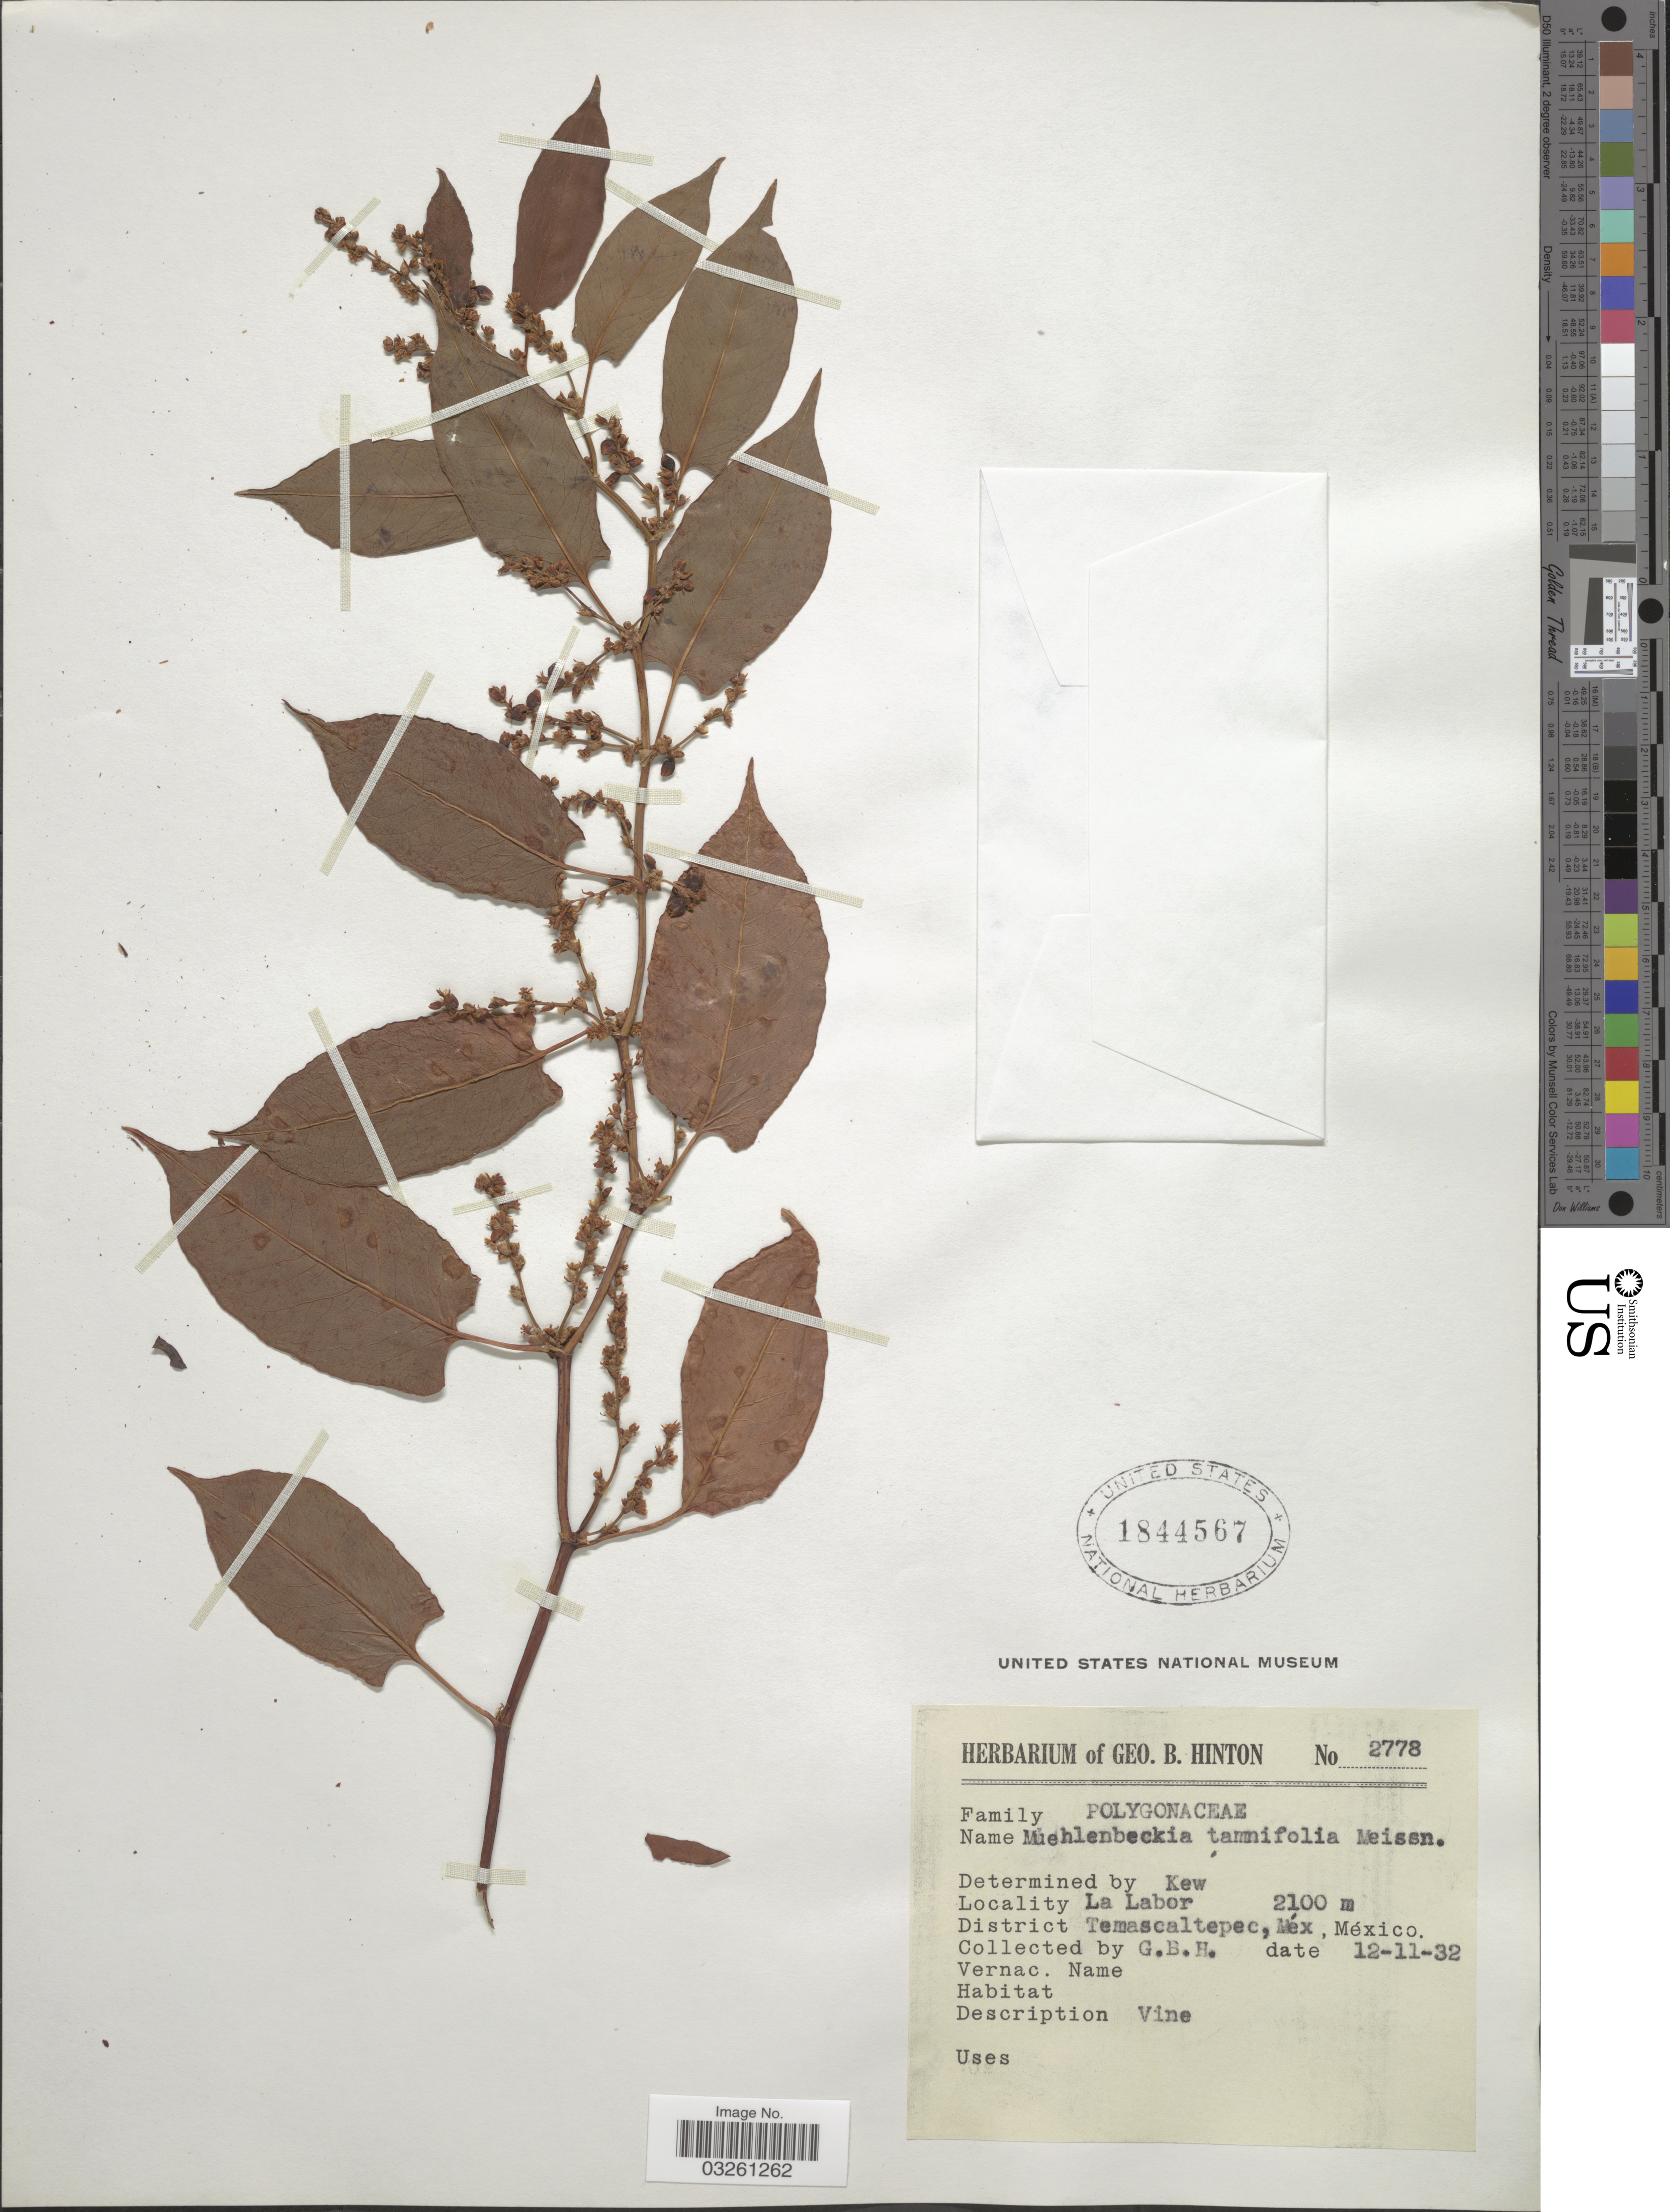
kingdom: Plantae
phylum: Tracheophyta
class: Magnoliopsida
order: Caryophyllales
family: Polygonaceae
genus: Muehlenbeckia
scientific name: Muehlenbeckia tamnifolia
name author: (Kunth) Meisn.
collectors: G. B. Hinton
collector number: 2778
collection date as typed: Transcribed d/m/y: 12/11/32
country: Mexico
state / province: México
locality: La Labor. District Temascaltepec, Méx.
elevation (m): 2100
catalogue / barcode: US 1844567